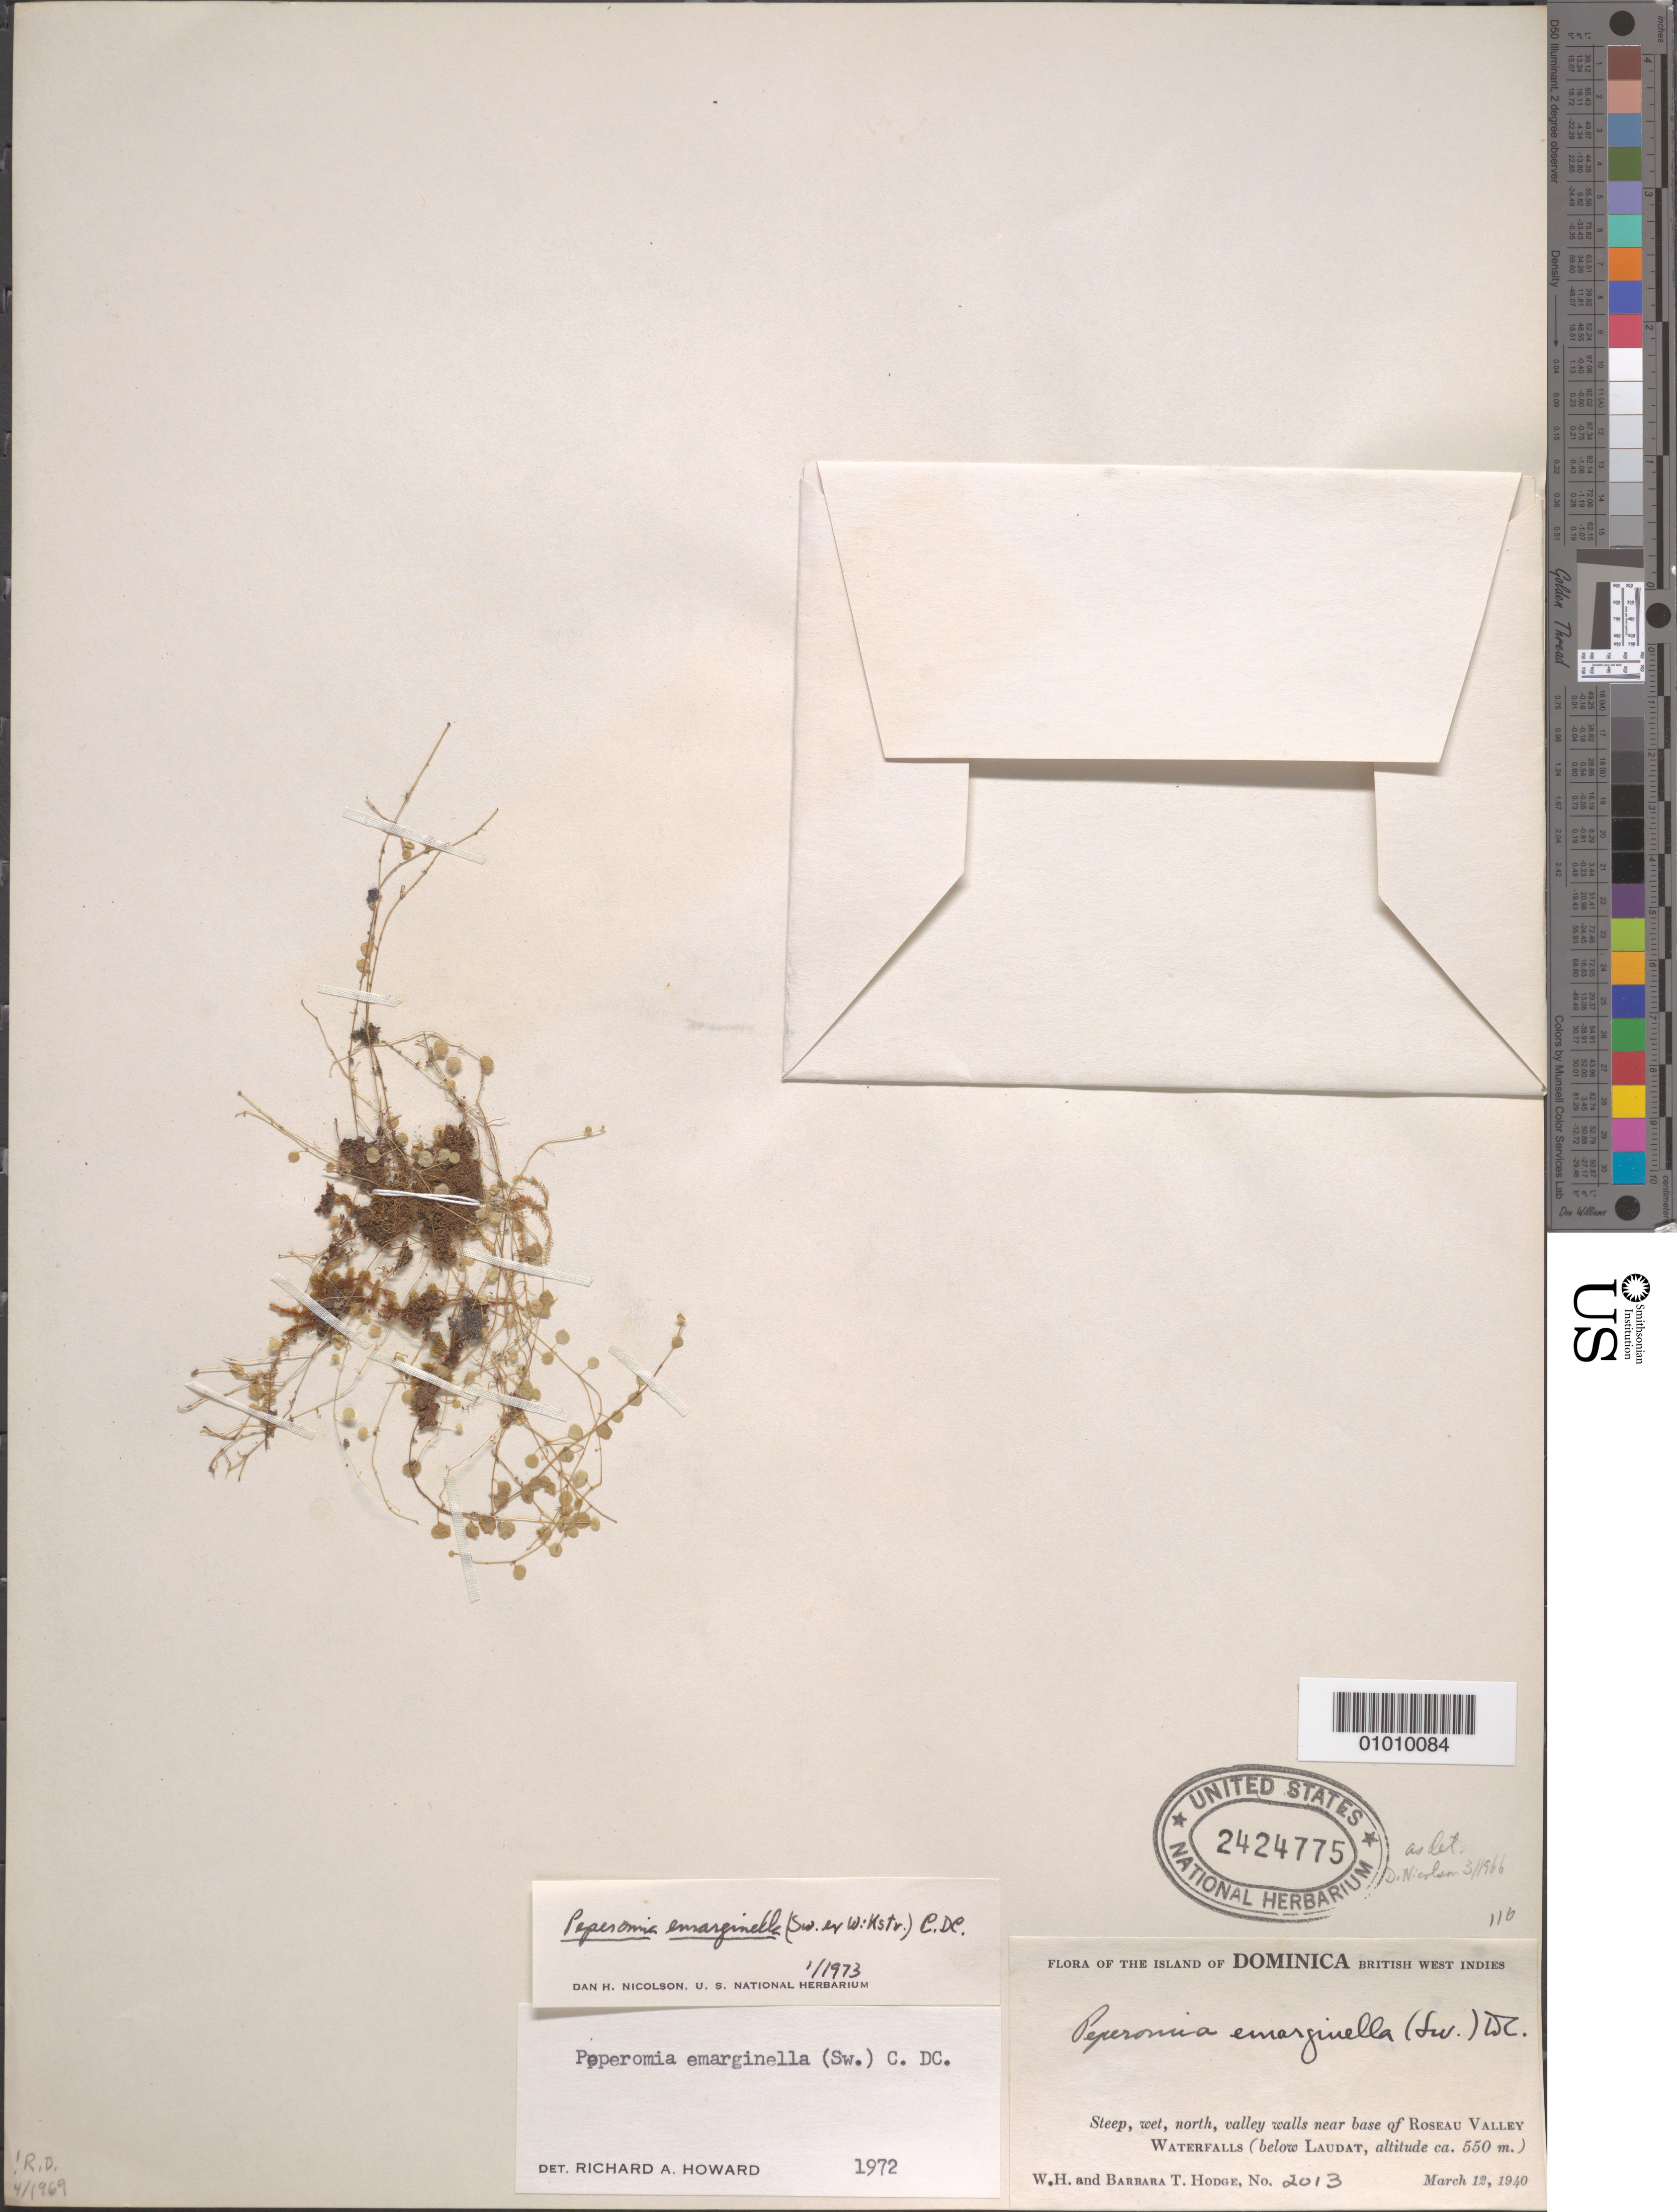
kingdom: Plantae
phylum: Tracheophyta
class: Magnoliopsida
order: Piperales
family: Piperaceae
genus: Peperomia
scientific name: Peperomia emarginella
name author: (Sw. ex Wikstr.) C. DC.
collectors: B. Hodge & W. Hodge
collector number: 2013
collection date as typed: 12 Mar 1940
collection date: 1940-03-12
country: Dominica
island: Dominica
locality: Steep, wet north, valley walls near base of Roseau Valley. Waterfalls.Below Laudat.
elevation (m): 550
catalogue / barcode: US 2424775